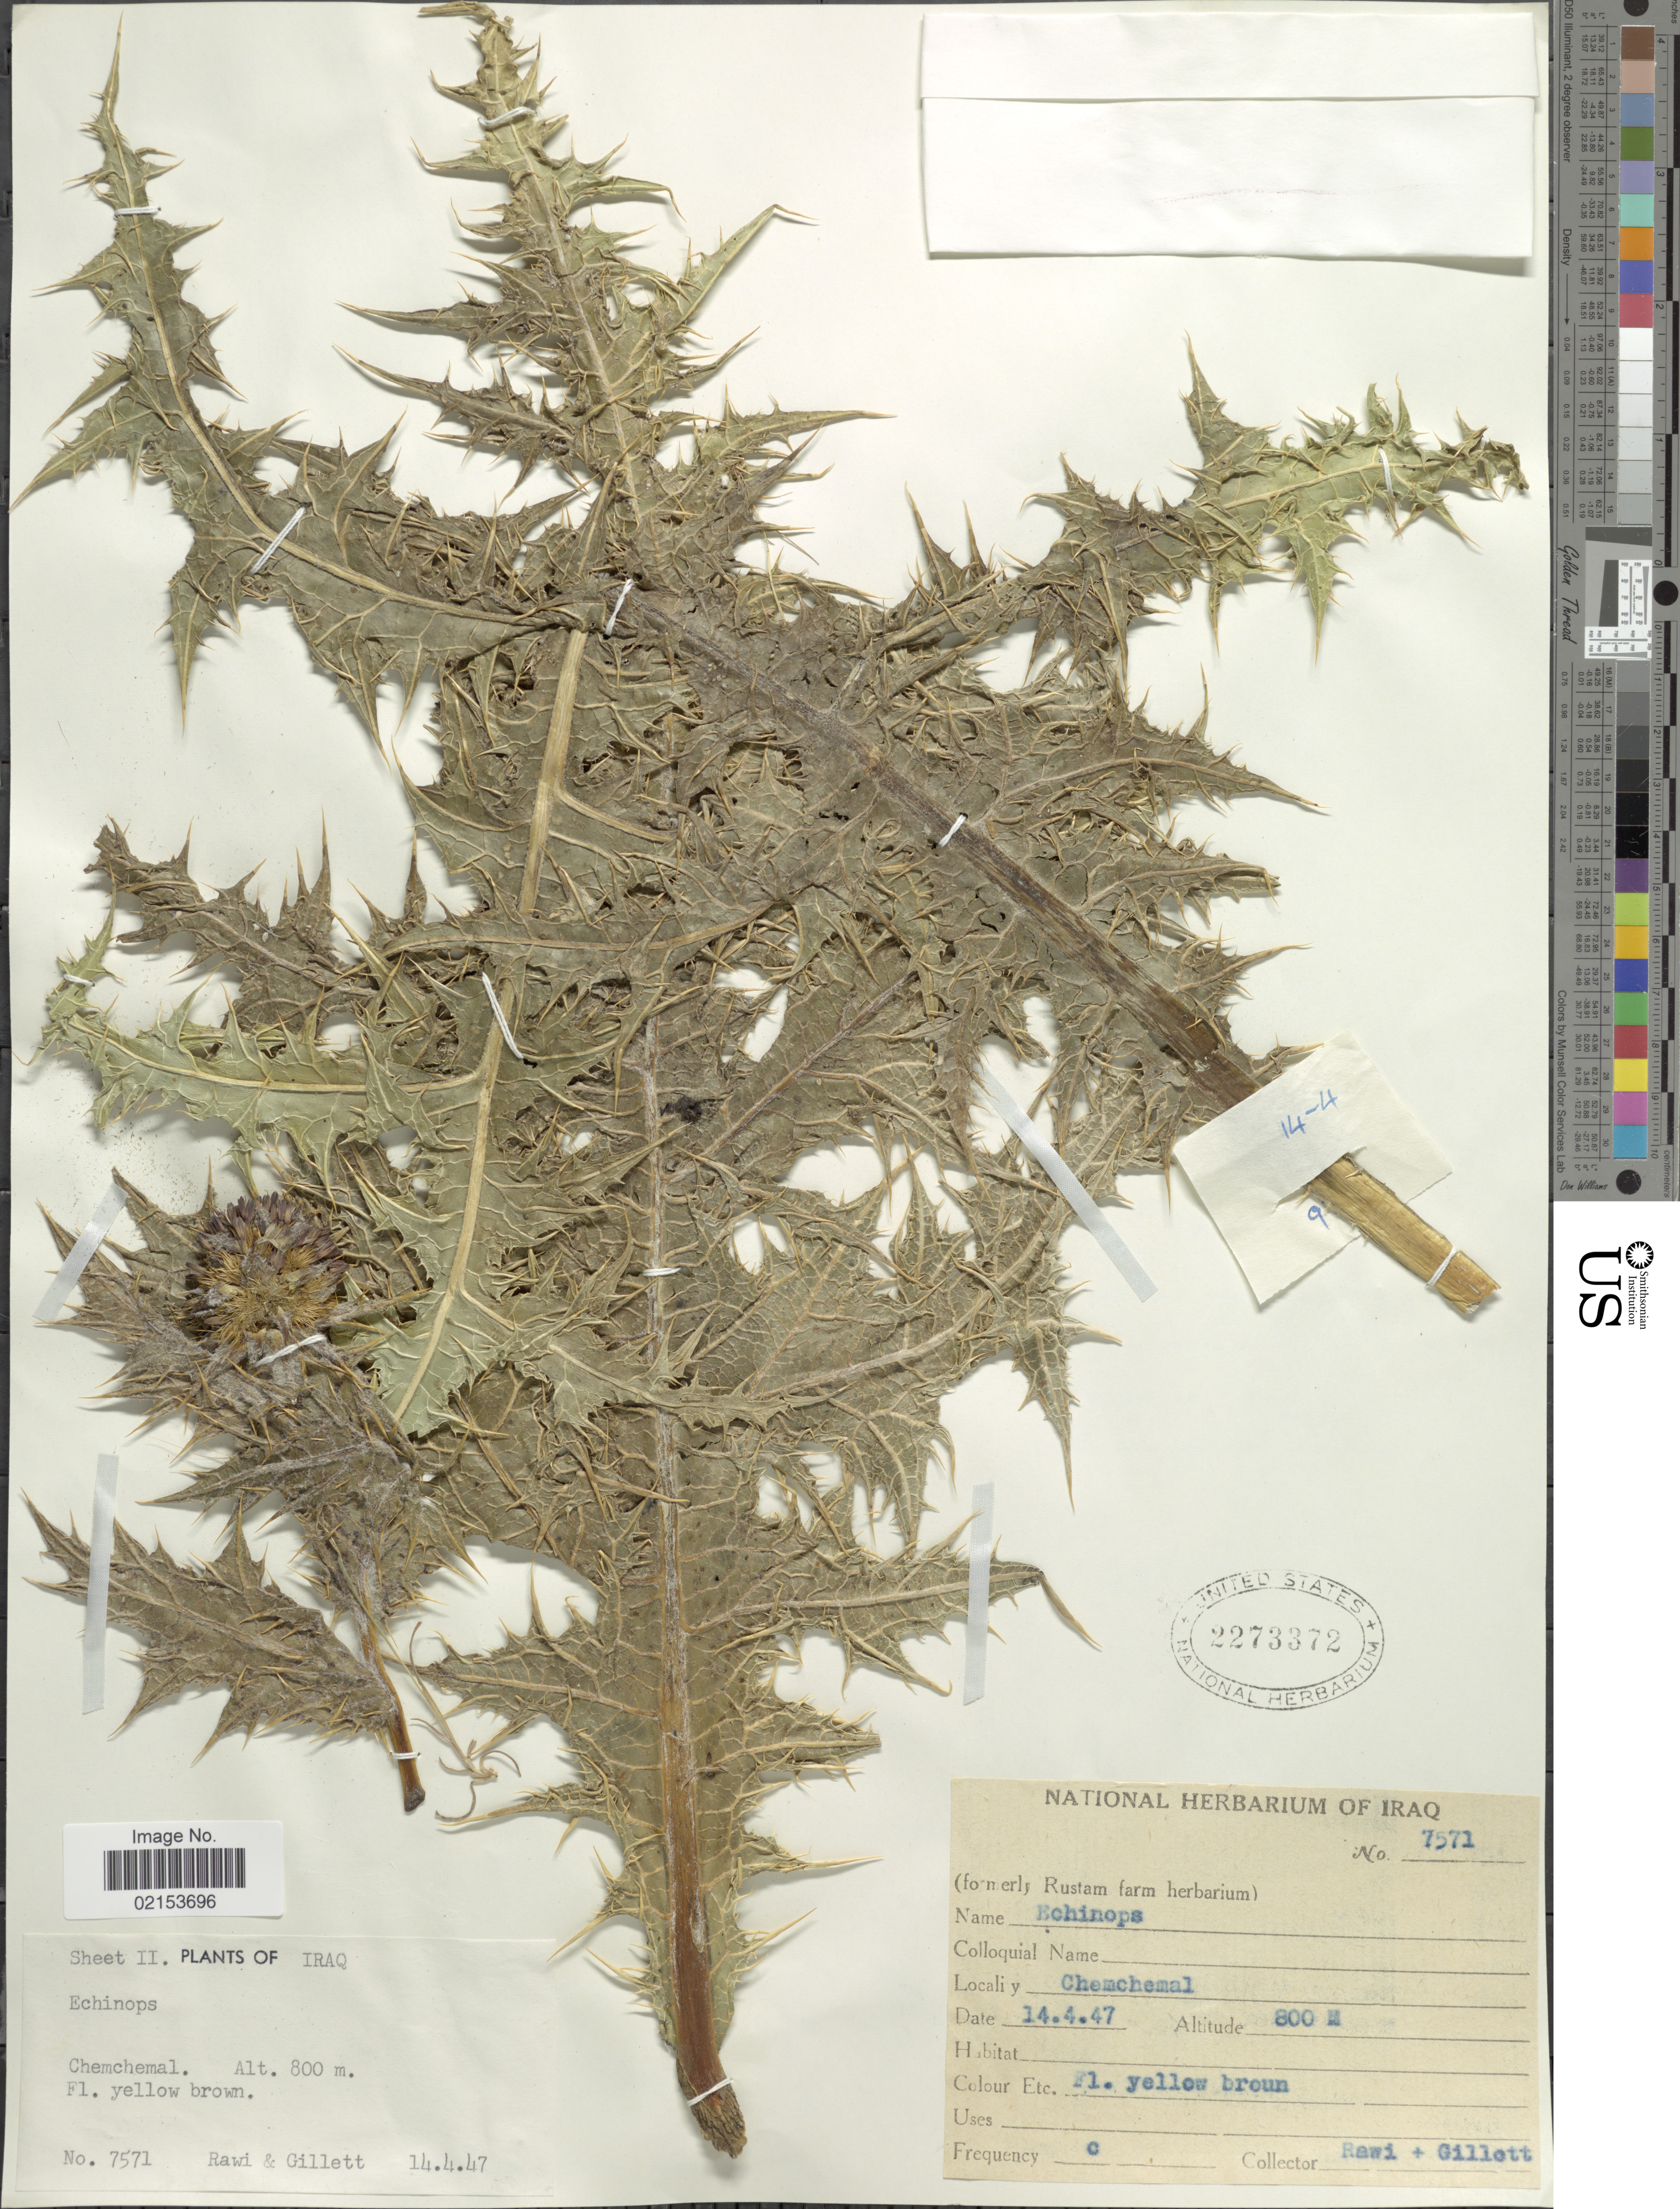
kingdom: Plantae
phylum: Tracheophyta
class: Magnoliopsida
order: Asterales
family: Asteraceae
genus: Echinops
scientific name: Echinops sp.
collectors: -. Rawi & Gillett, --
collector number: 7571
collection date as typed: Transcribed d/m/y: 14/4/47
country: Iraq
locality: Chamchemal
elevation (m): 800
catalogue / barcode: US 2273372